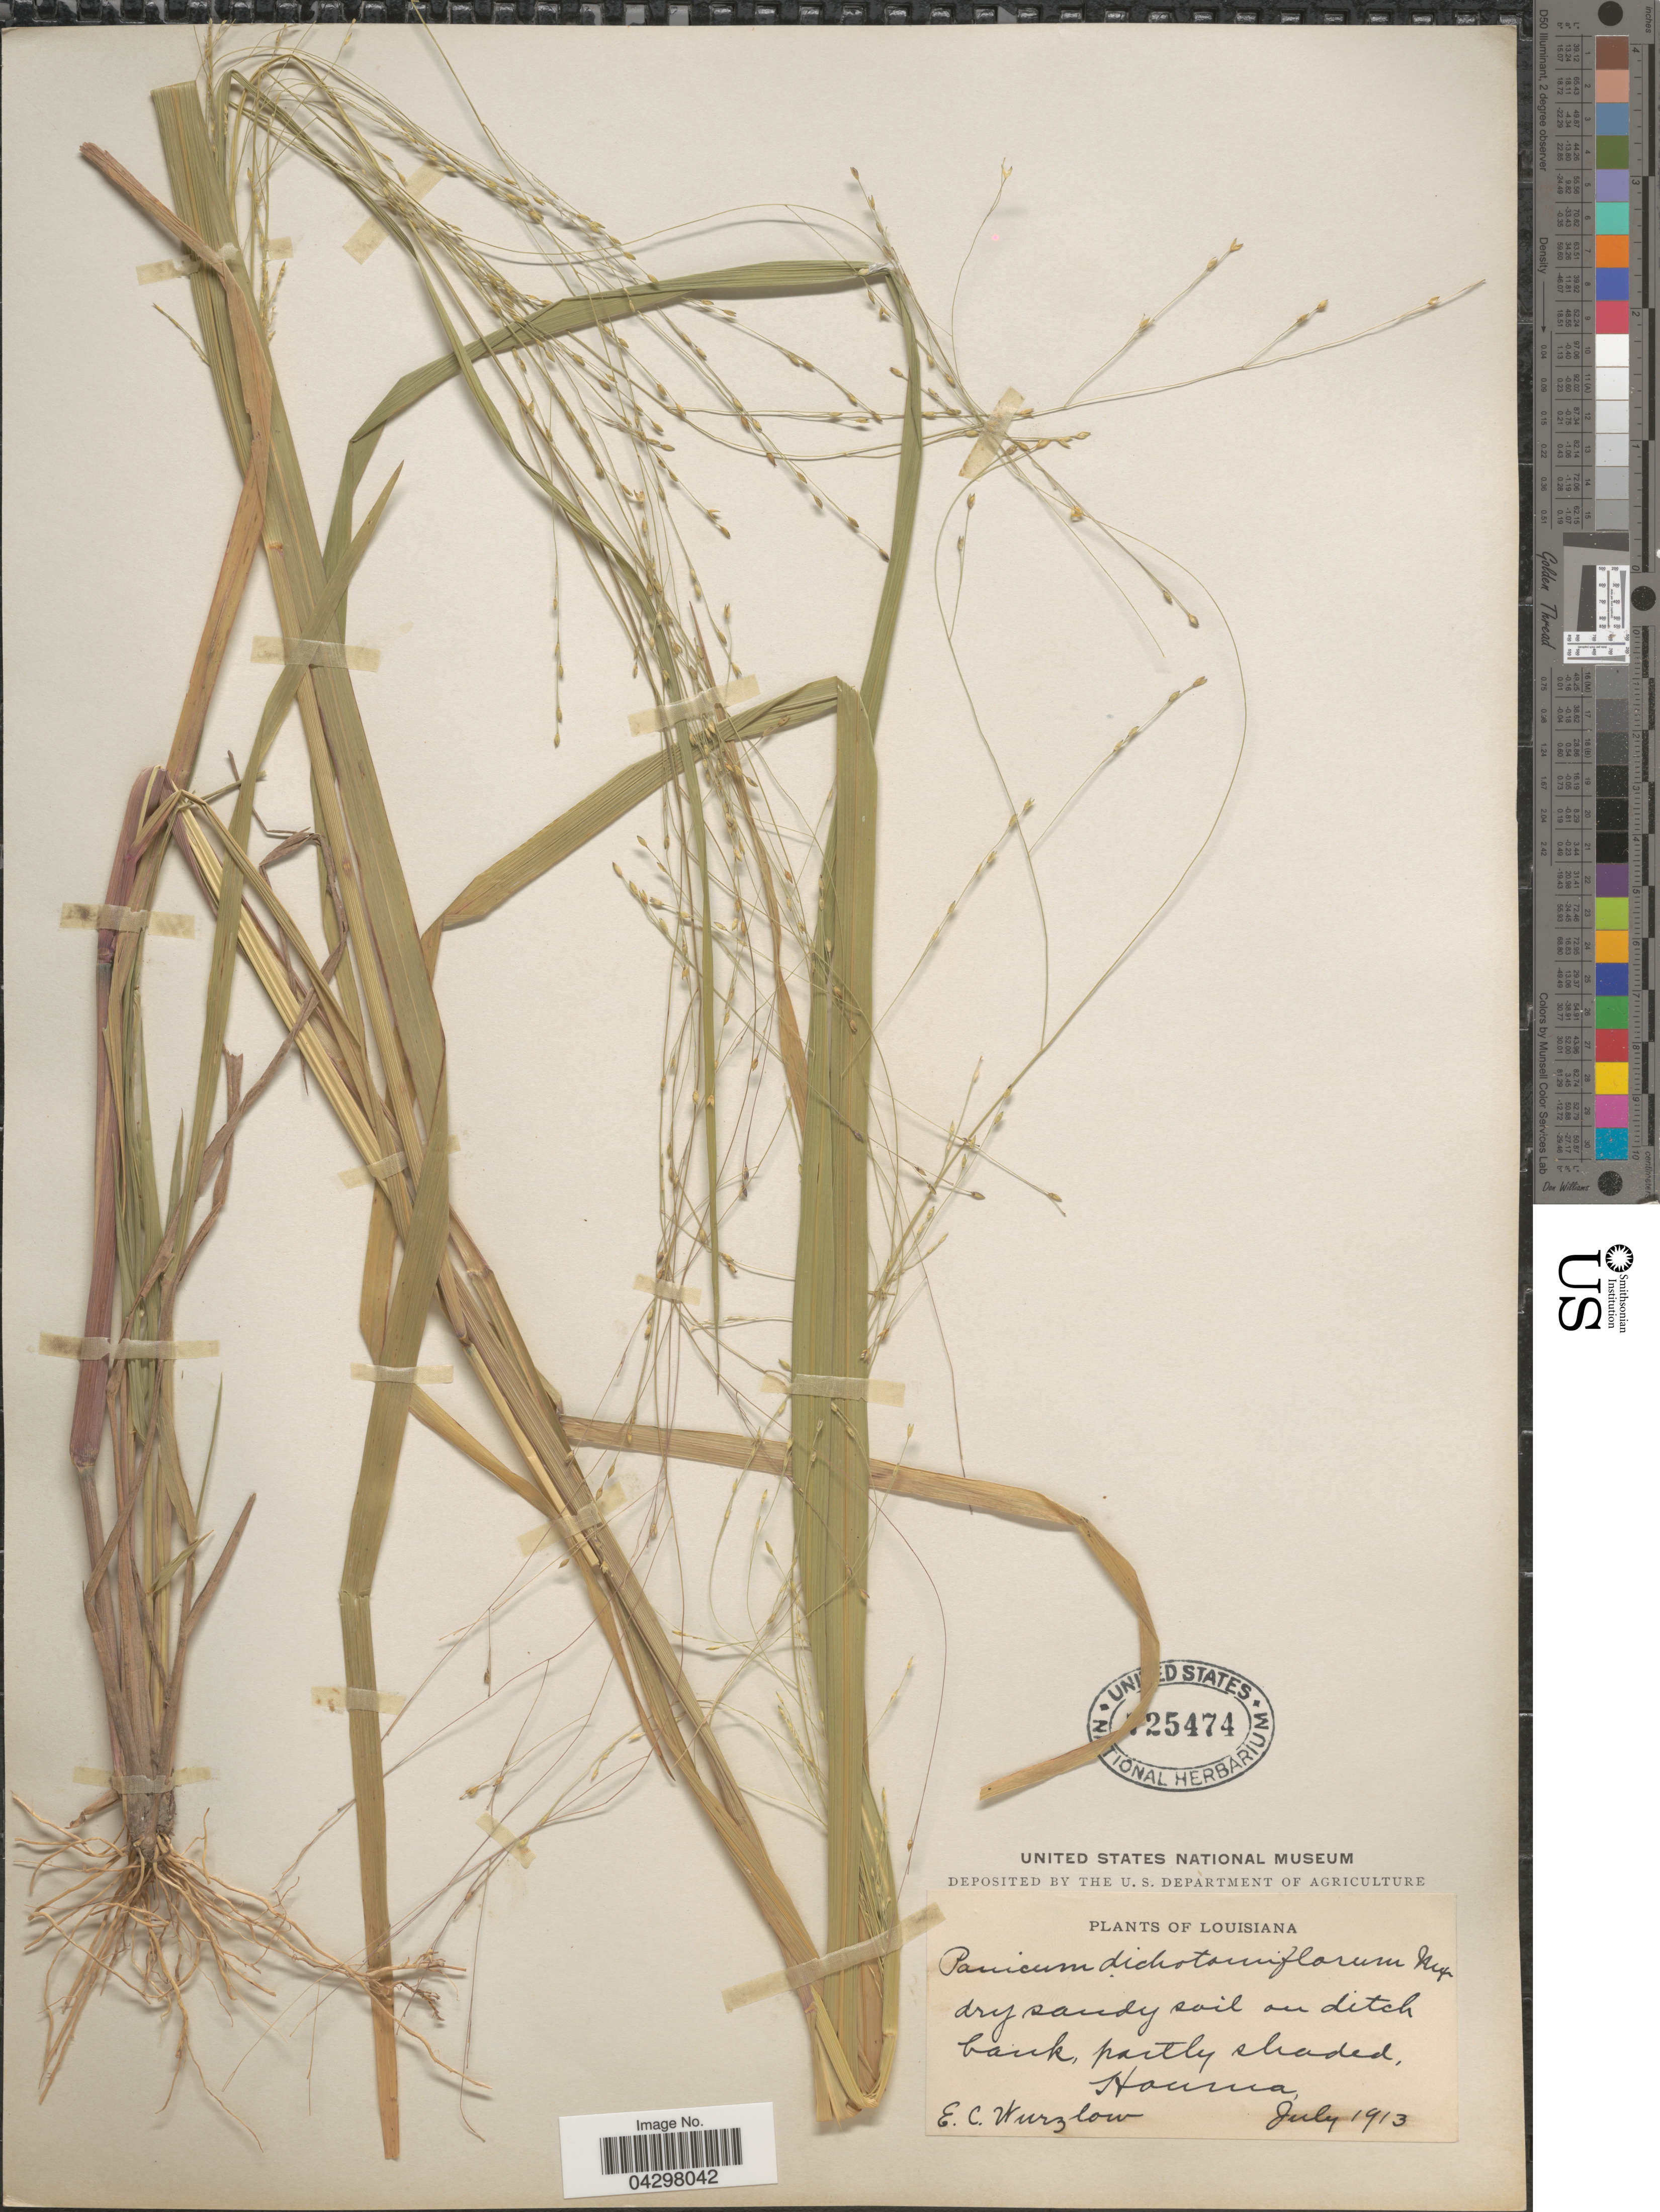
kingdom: Plantae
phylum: Tracheophyta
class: Liliopsida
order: Poales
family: Poaceae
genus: Panicum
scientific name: Panicum dichotomiflorum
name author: Michx.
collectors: E. Wurzlow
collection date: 1913-07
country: United States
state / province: Louisiana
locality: Houma.